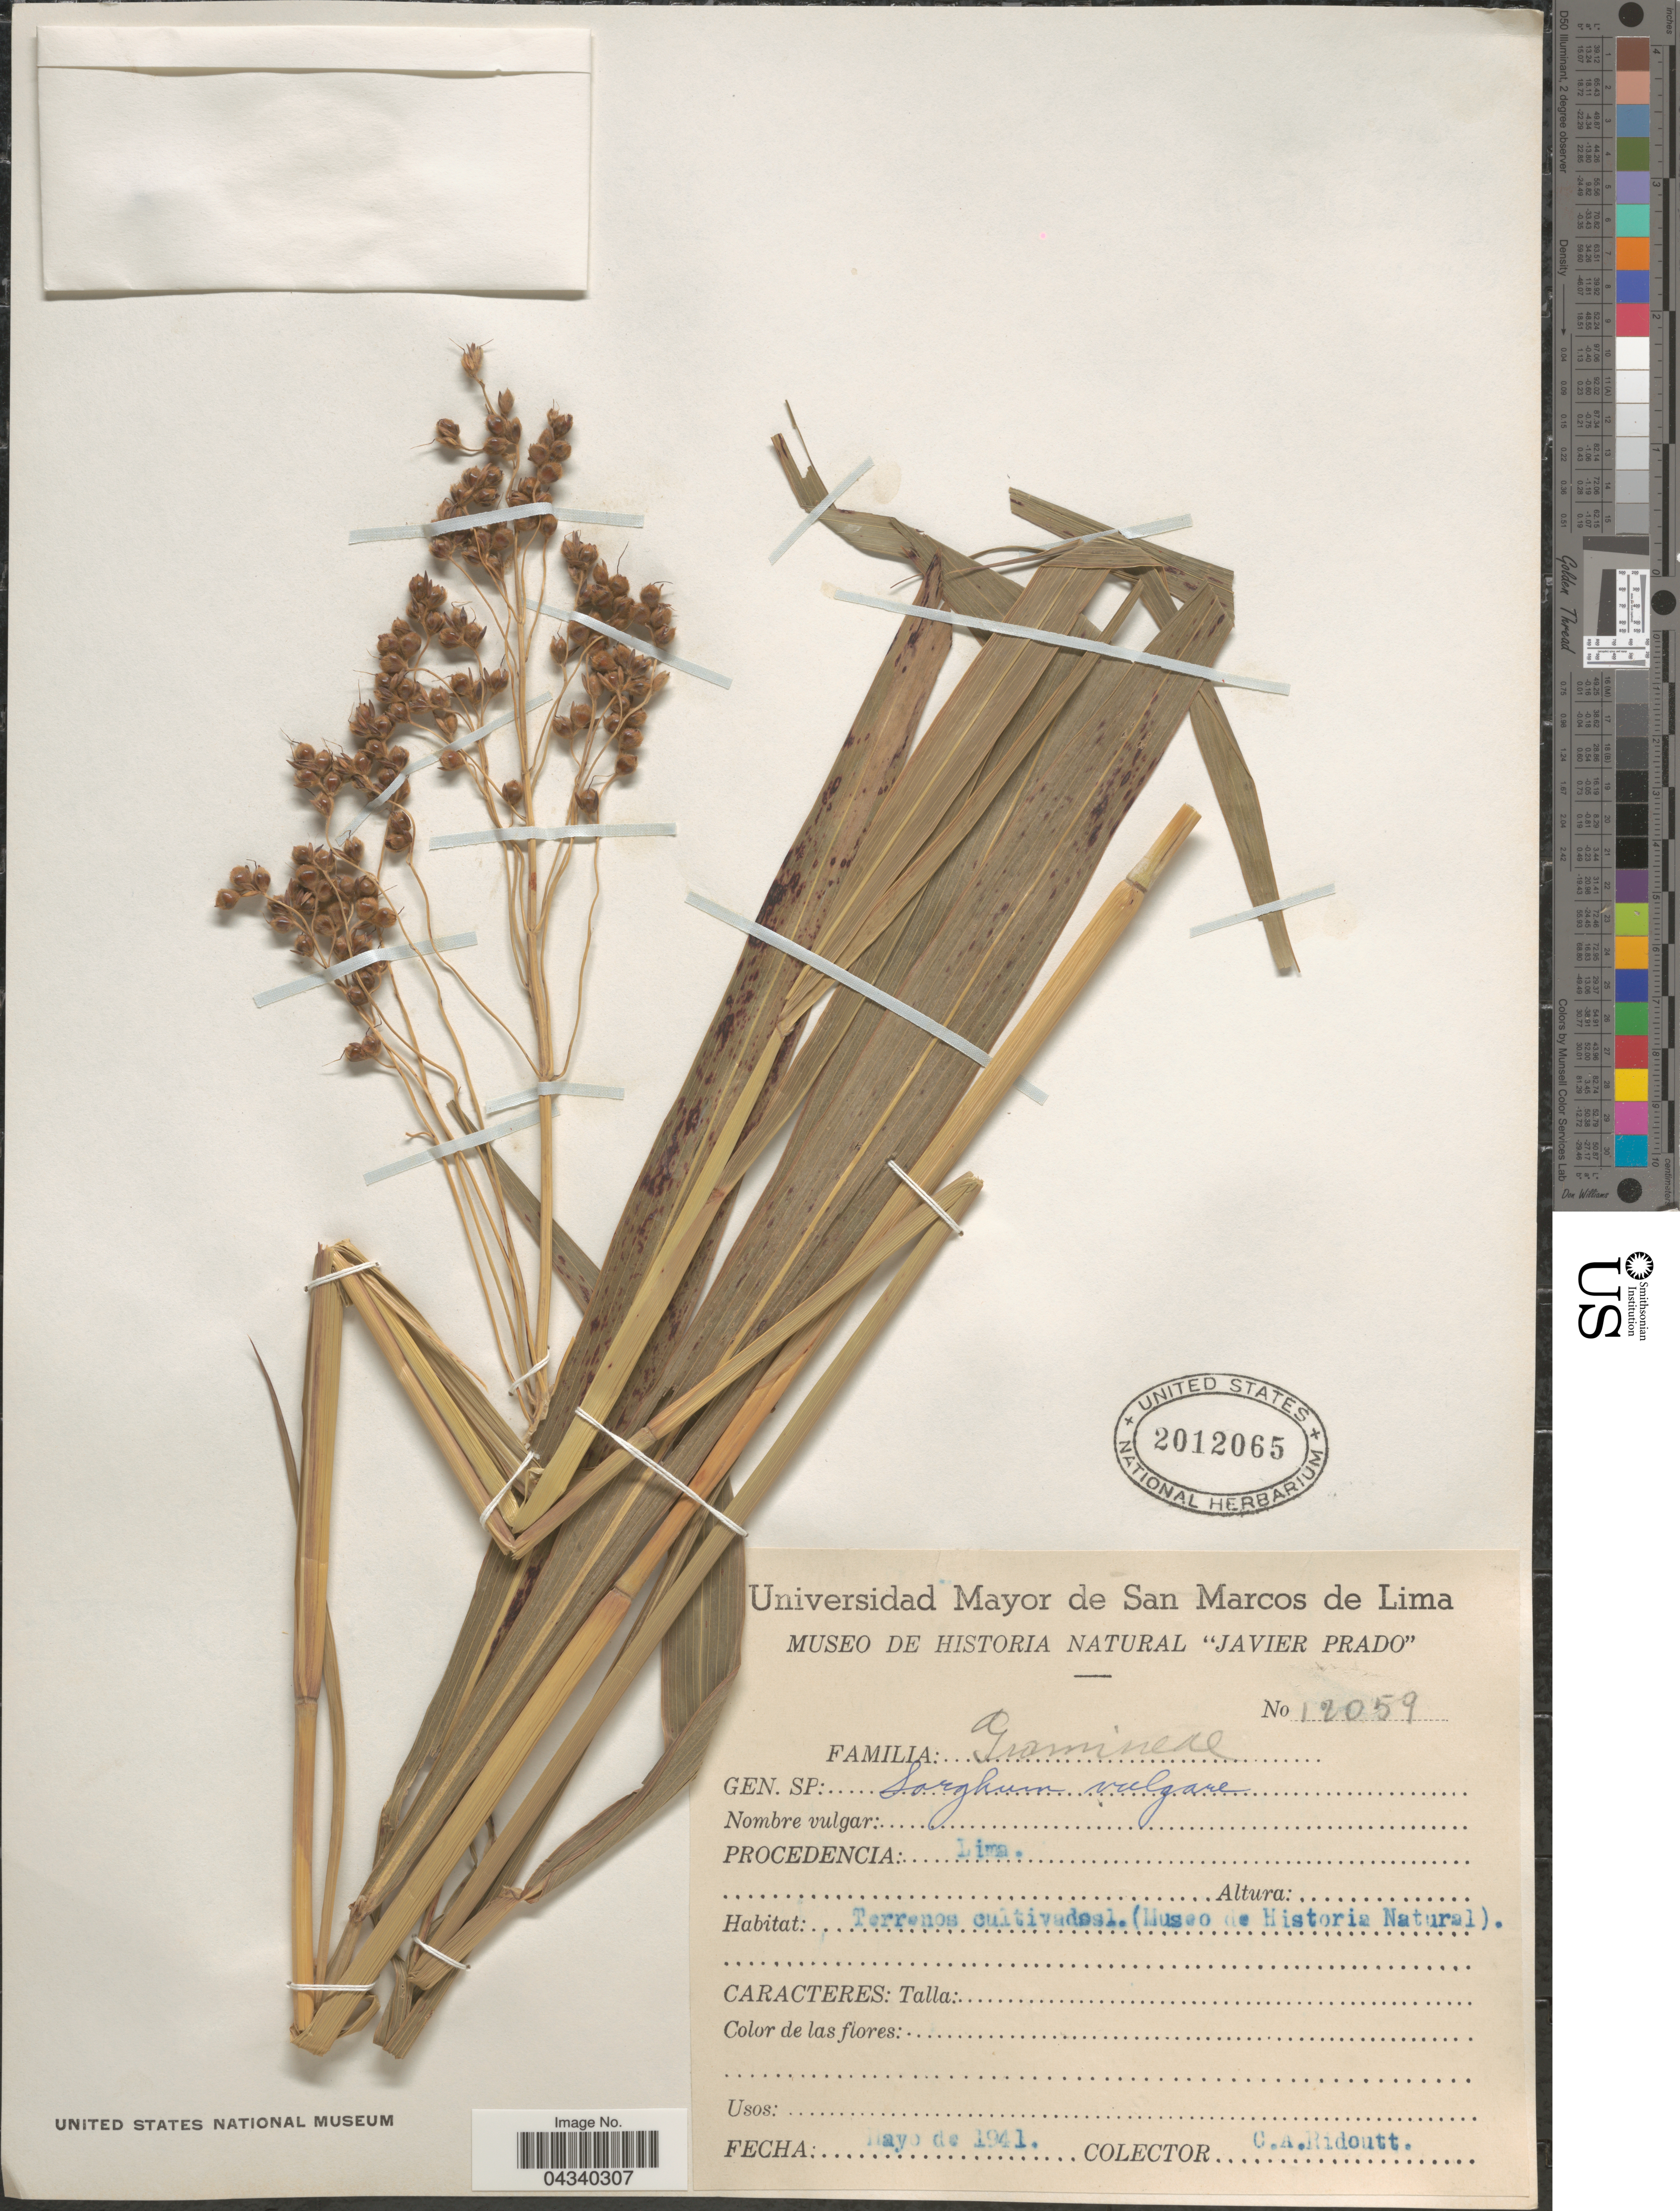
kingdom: Plantae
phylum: Tracheophyta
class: Liliopsida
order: Poales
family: Poaceae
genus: Sorghum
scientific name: Sorghum bicolor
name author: (L.) Moench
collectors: C. Ridoutt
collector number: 12059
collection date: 1941-05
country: Peru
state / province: Lima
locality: Procedencia: Lima.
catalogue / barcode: US 2012065